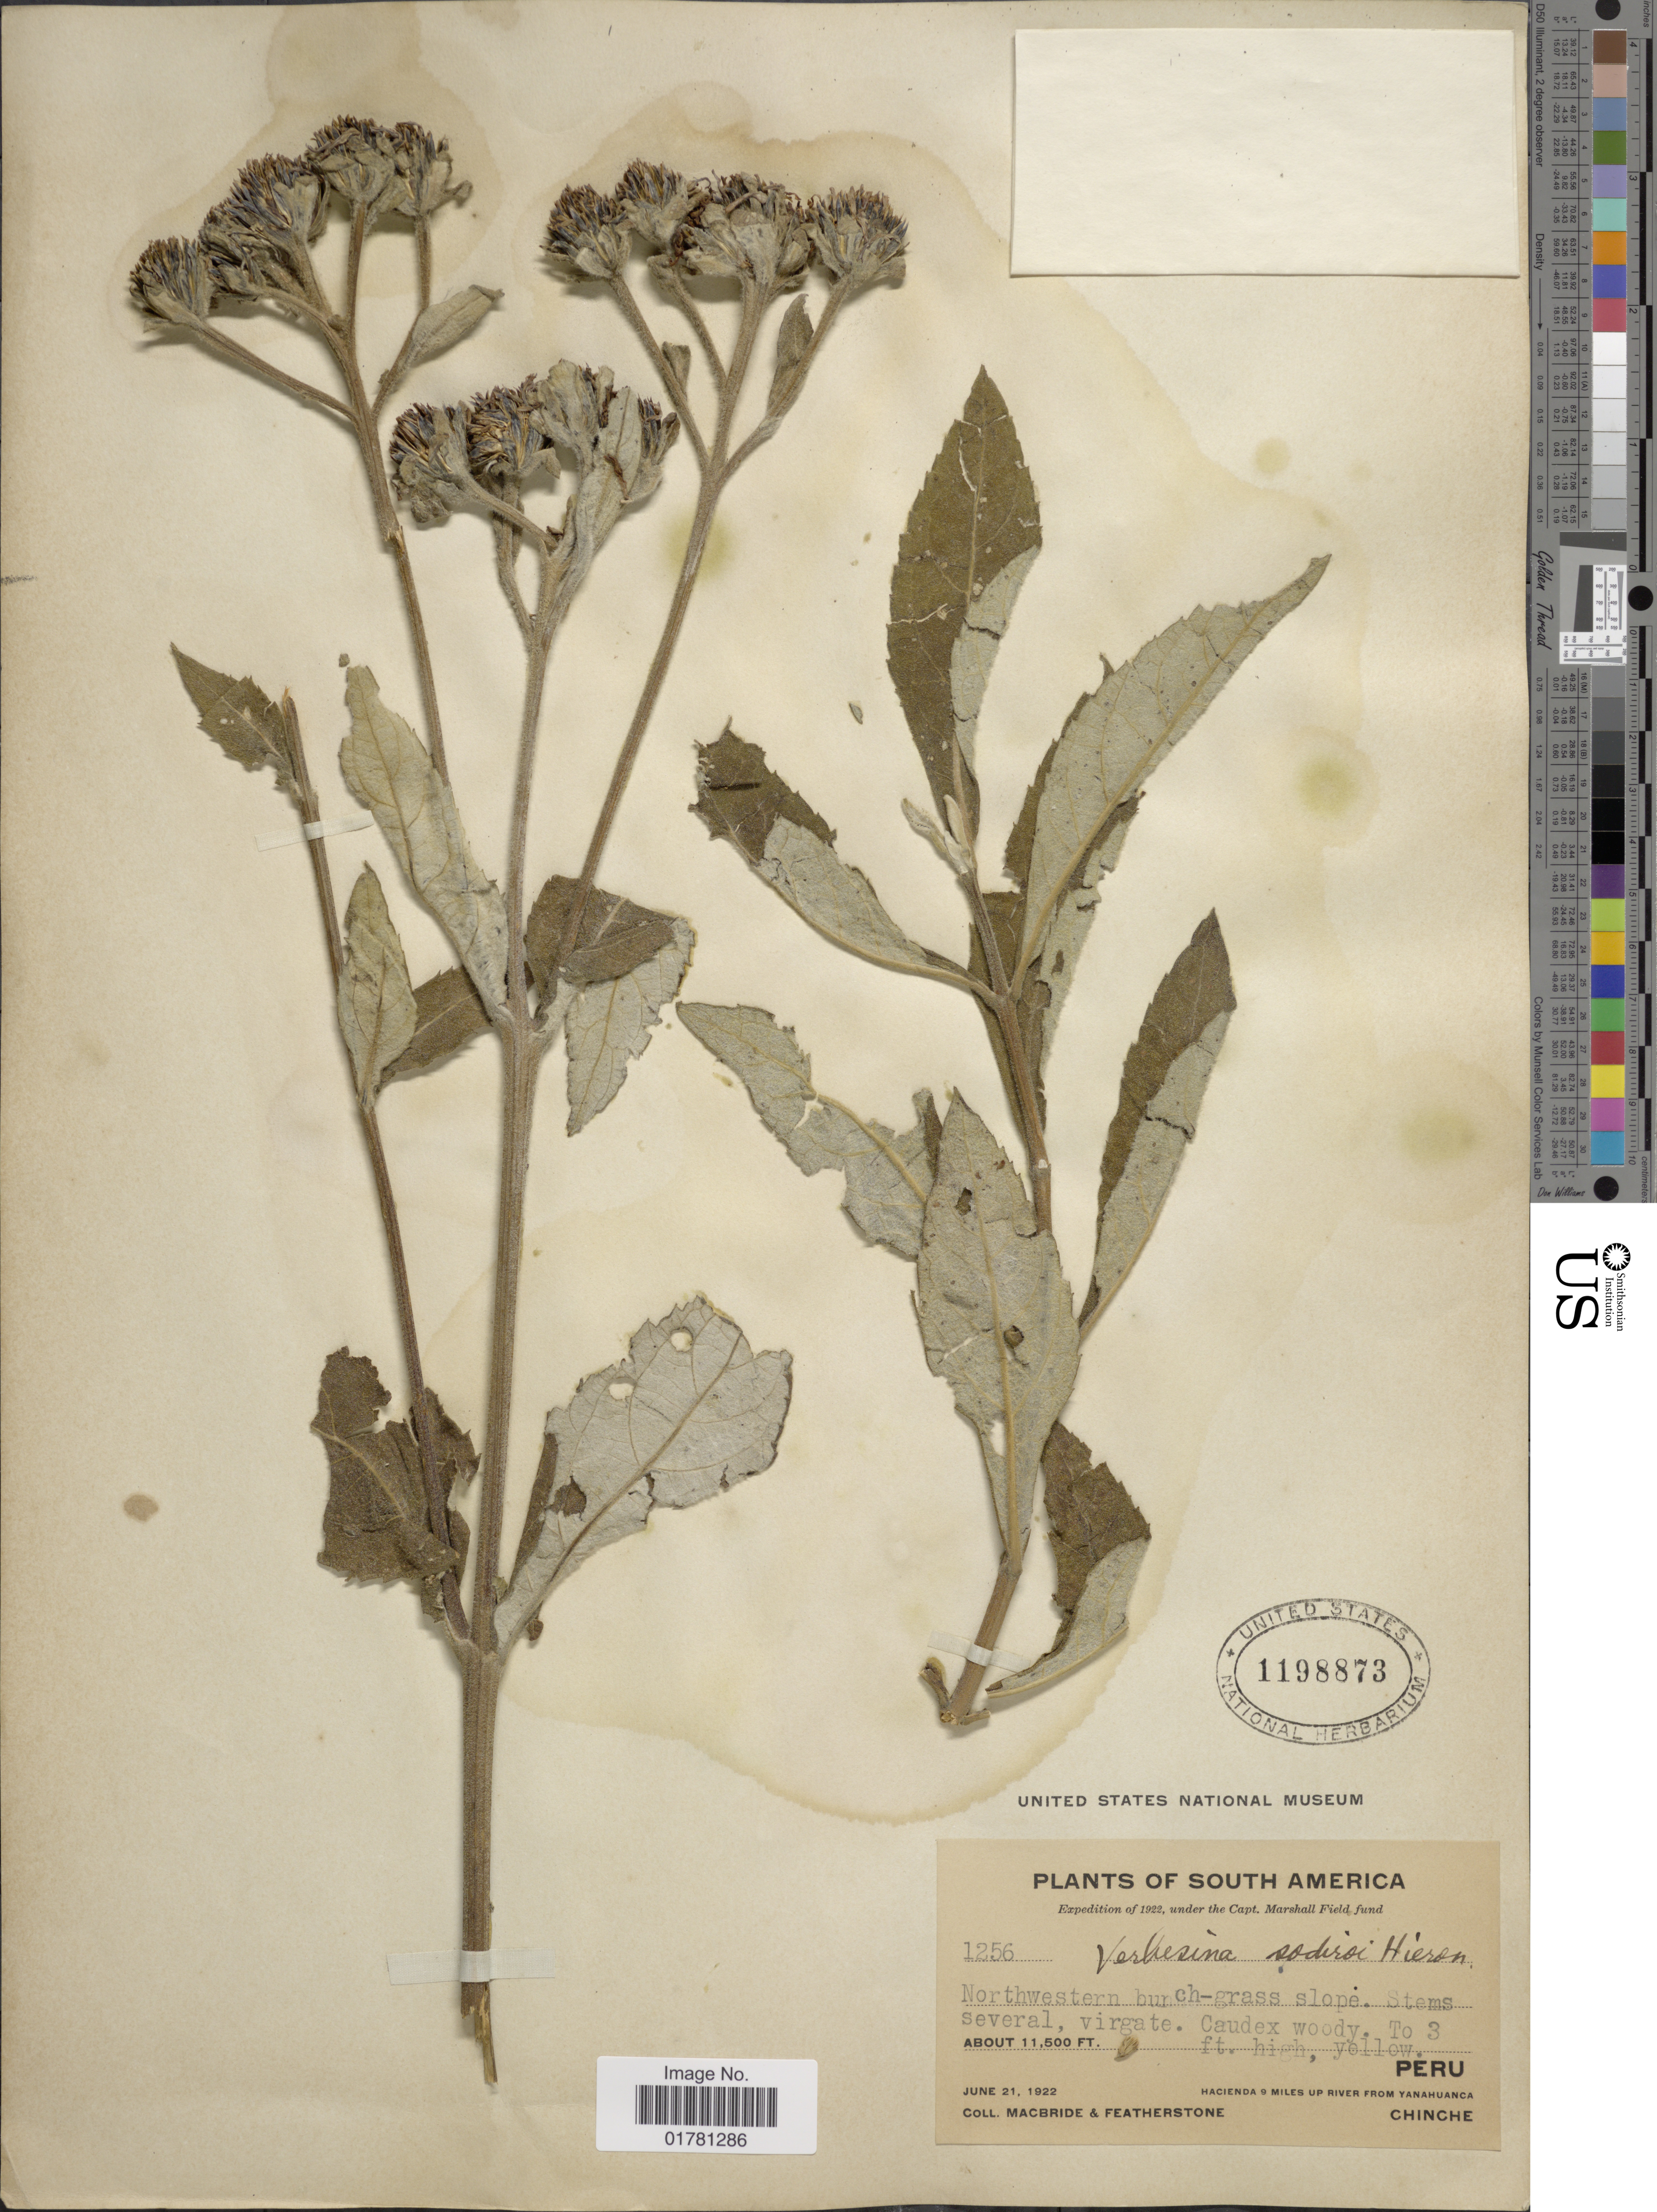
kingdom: Plantae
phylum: Tracheophyta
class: Magnoliopsida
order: Asterales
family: Asteraceae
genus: Verbesina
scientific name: Verbesina sodiroi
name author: Hieron.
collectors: Macbride, -- & -. Featherstone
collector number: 1256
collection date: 1922-06-21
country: Peru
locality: Hacienda 9 miles up river from Yanahuanca, Chinche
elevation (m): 3505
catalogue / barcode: US 1198873